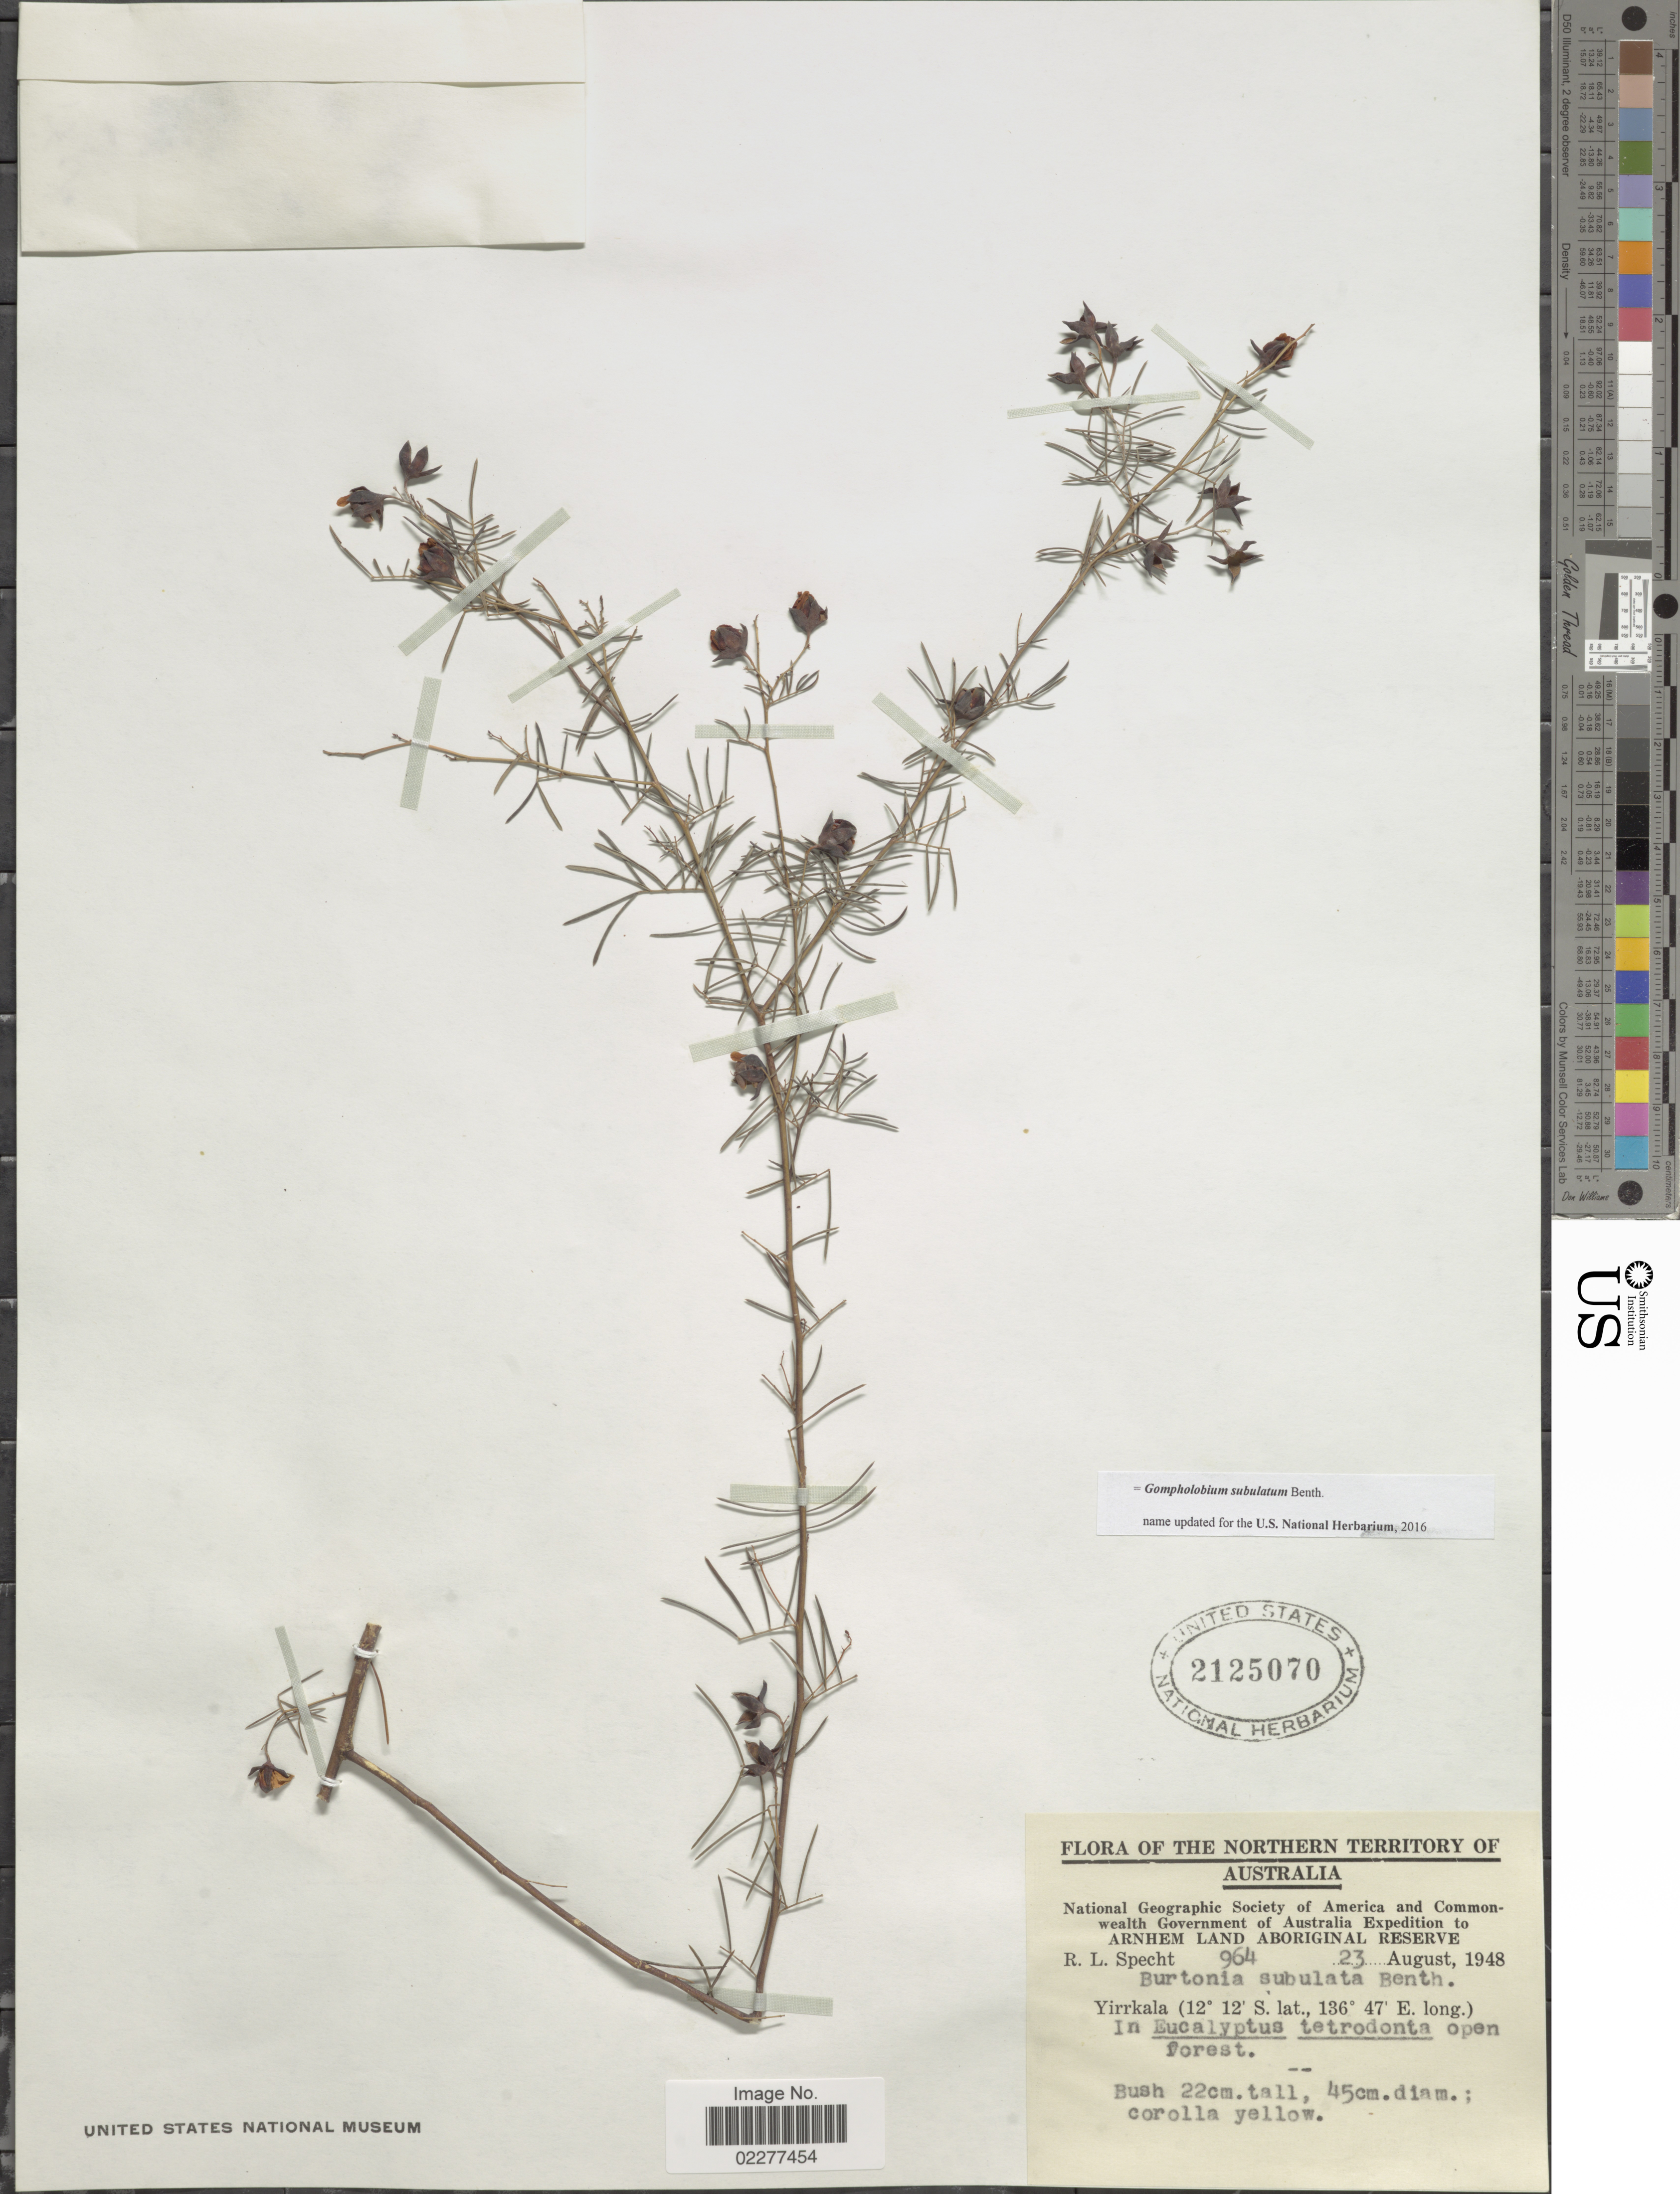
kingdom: Plantae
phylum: Tracheophyta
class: Magnoliopsida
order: Fabales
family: Fabaceae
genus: Gompholobium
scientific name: Gompholobium subulatum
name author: Benth.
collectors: R. L. Specht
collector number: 964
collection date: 1948-08-23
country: Australia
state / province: Northern Territory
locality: Yirrkala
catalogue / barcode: US 2125070